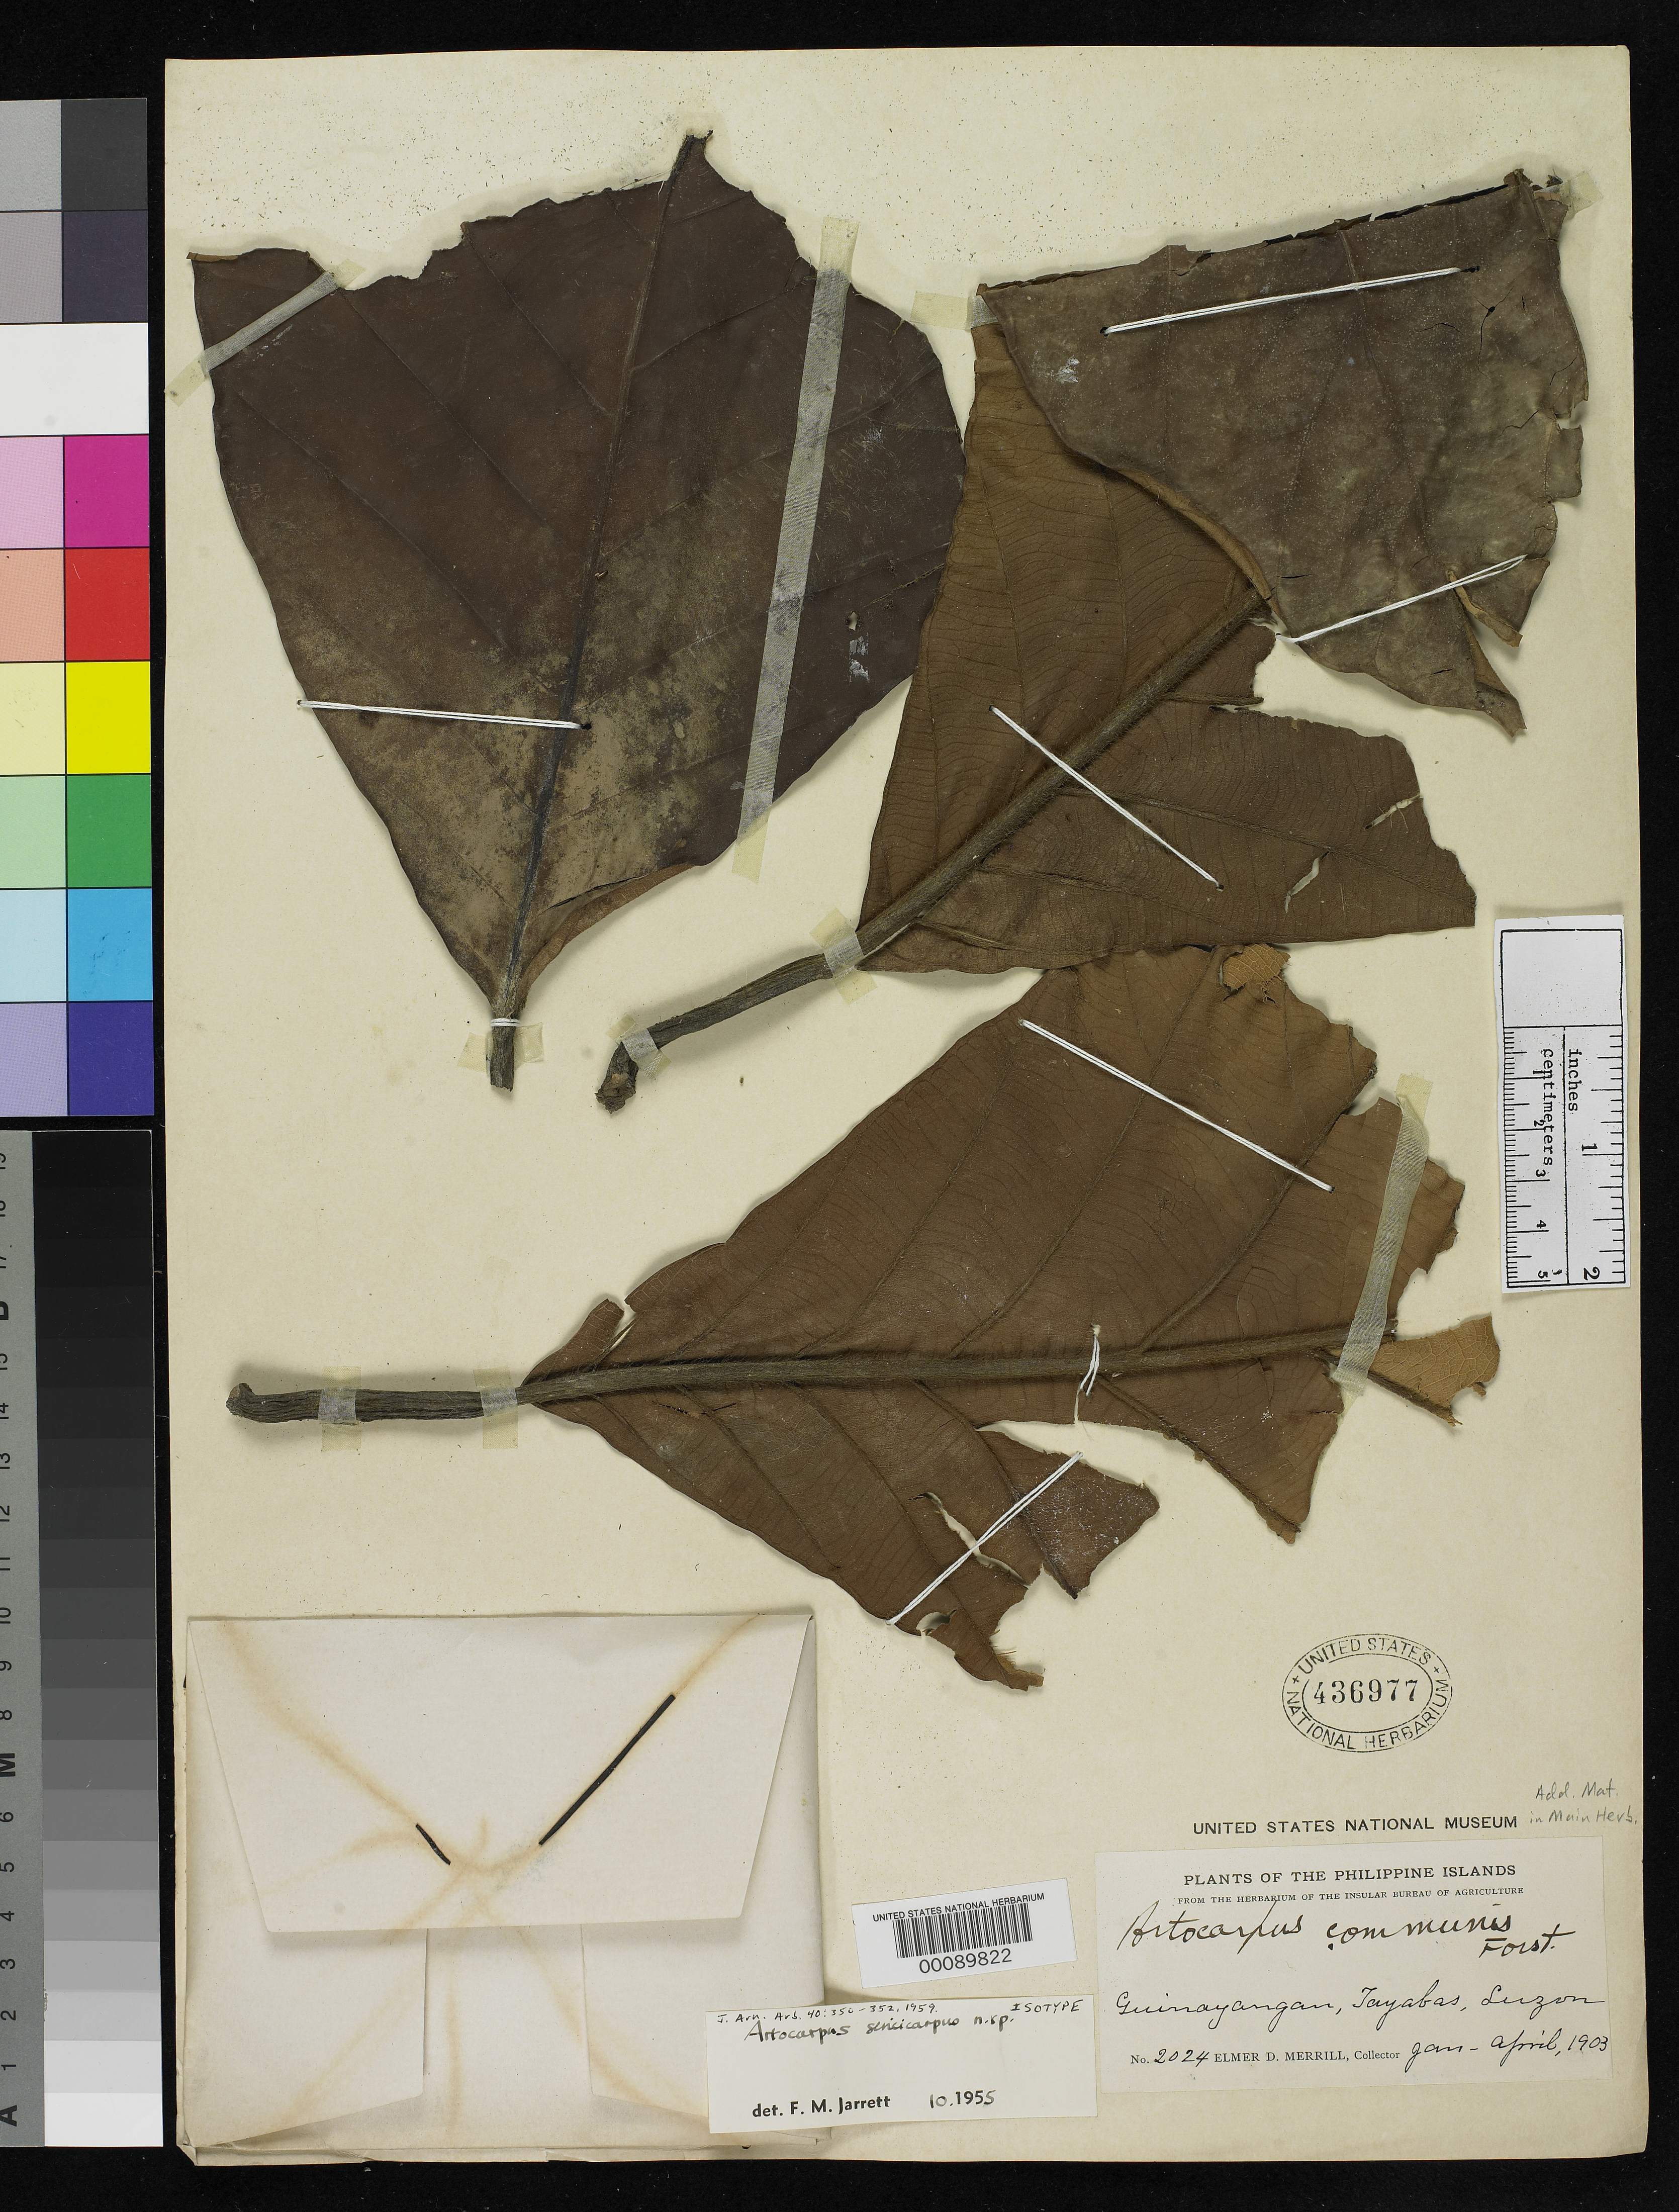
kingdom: Plantae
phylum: Tracheophyta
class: Magnoliopsida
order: Rosales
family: Moraceae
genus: Artocarpus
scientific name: Artocarpus sericicarpus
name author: F.M. Jarrett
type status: Isotype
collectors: E. D. Merrill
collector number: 2024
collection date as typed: Jan 1903 to -- Apr 1903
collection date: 1903-01/1903-04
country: Philippines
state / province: Calabarzon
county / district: Quezon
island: Luzon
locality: Guinayangan, Tayabas.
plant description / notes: Only one of 3 consecutively numbered sheets was explicitly annotated by Jarrett as "holotype"; protologue does not cite any isotypes and she possibly considered all 3 sheets to comprise the holotype. ("Isotype" annotations added to Jarrett's annotation labels by S.F. Smith at later date.)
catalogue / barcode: US 436977